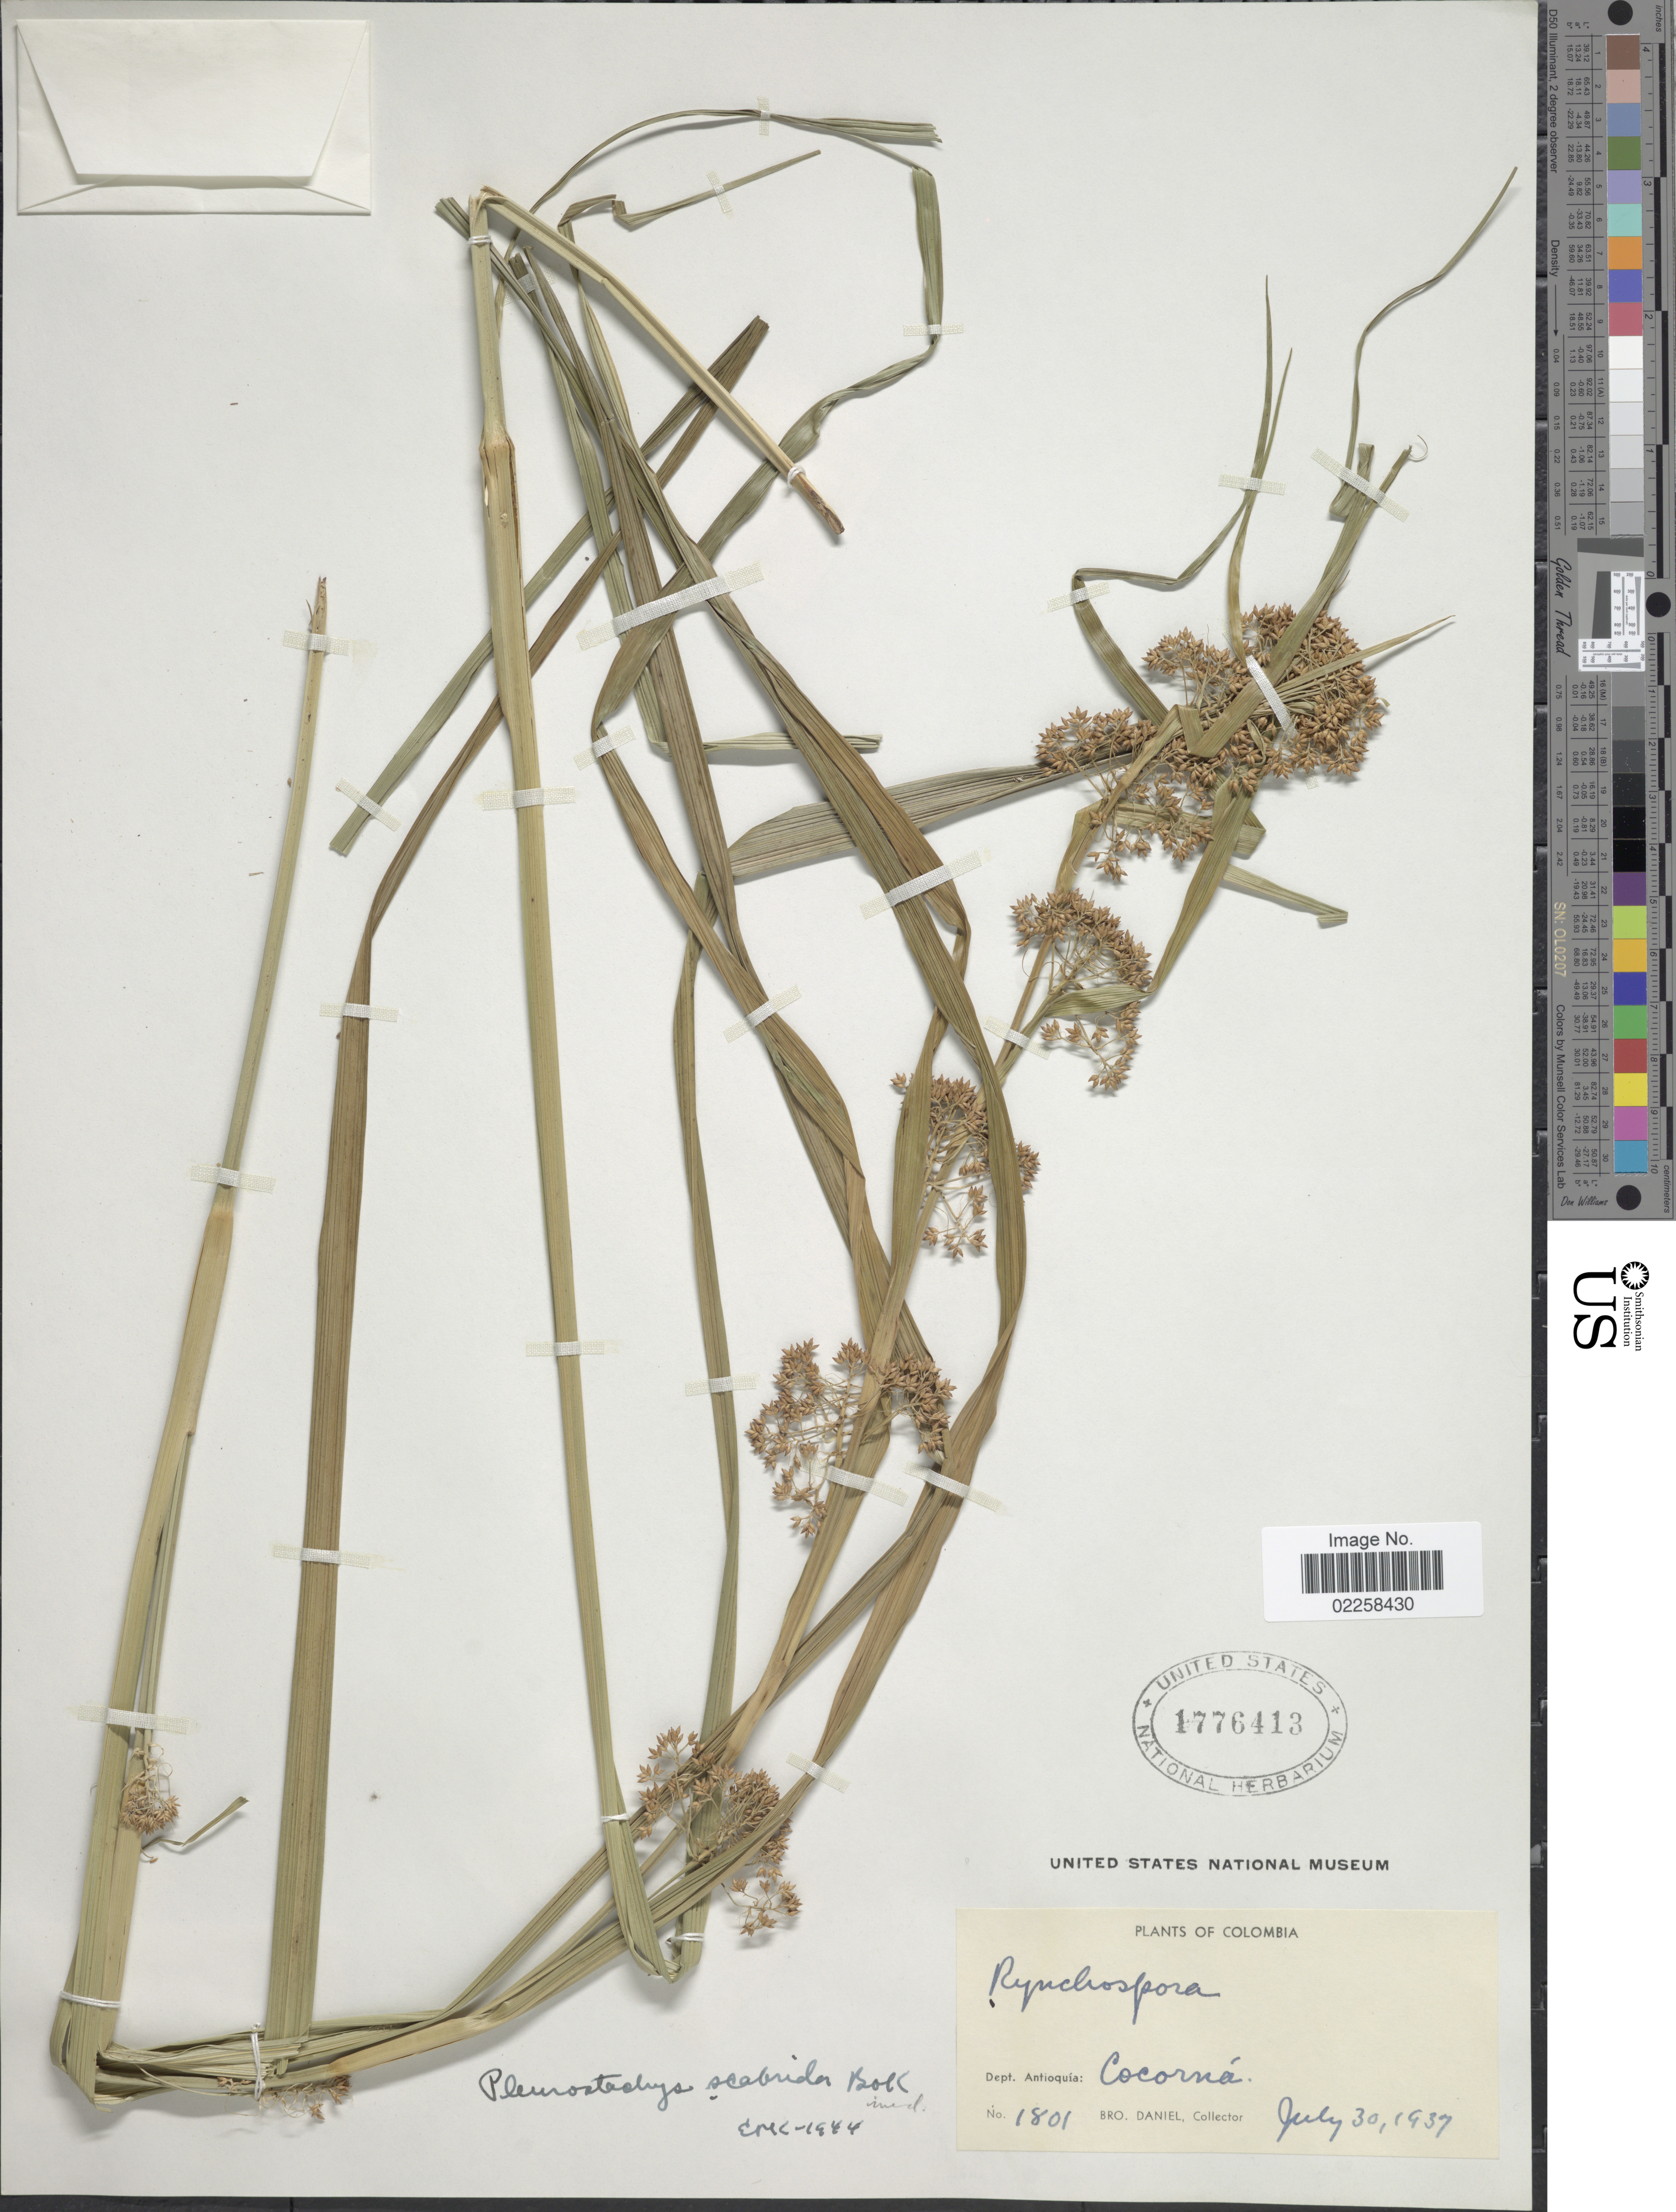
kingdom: Plantae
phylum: Tracheophyta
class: Liliopsida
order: Poales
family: Cyperaceae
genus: Rhynchospora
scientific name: Rhynchospora sp.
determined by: Strong, M. T., (US), Smithsonian Institution - National Museum of Natural History (UNITED STATES)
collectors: Bro. Daniel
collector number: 1801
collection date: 1937-07-30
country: Colombia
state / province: Antioquia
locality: Dept. Antioquía: Cocorná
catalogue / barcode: US 1776413